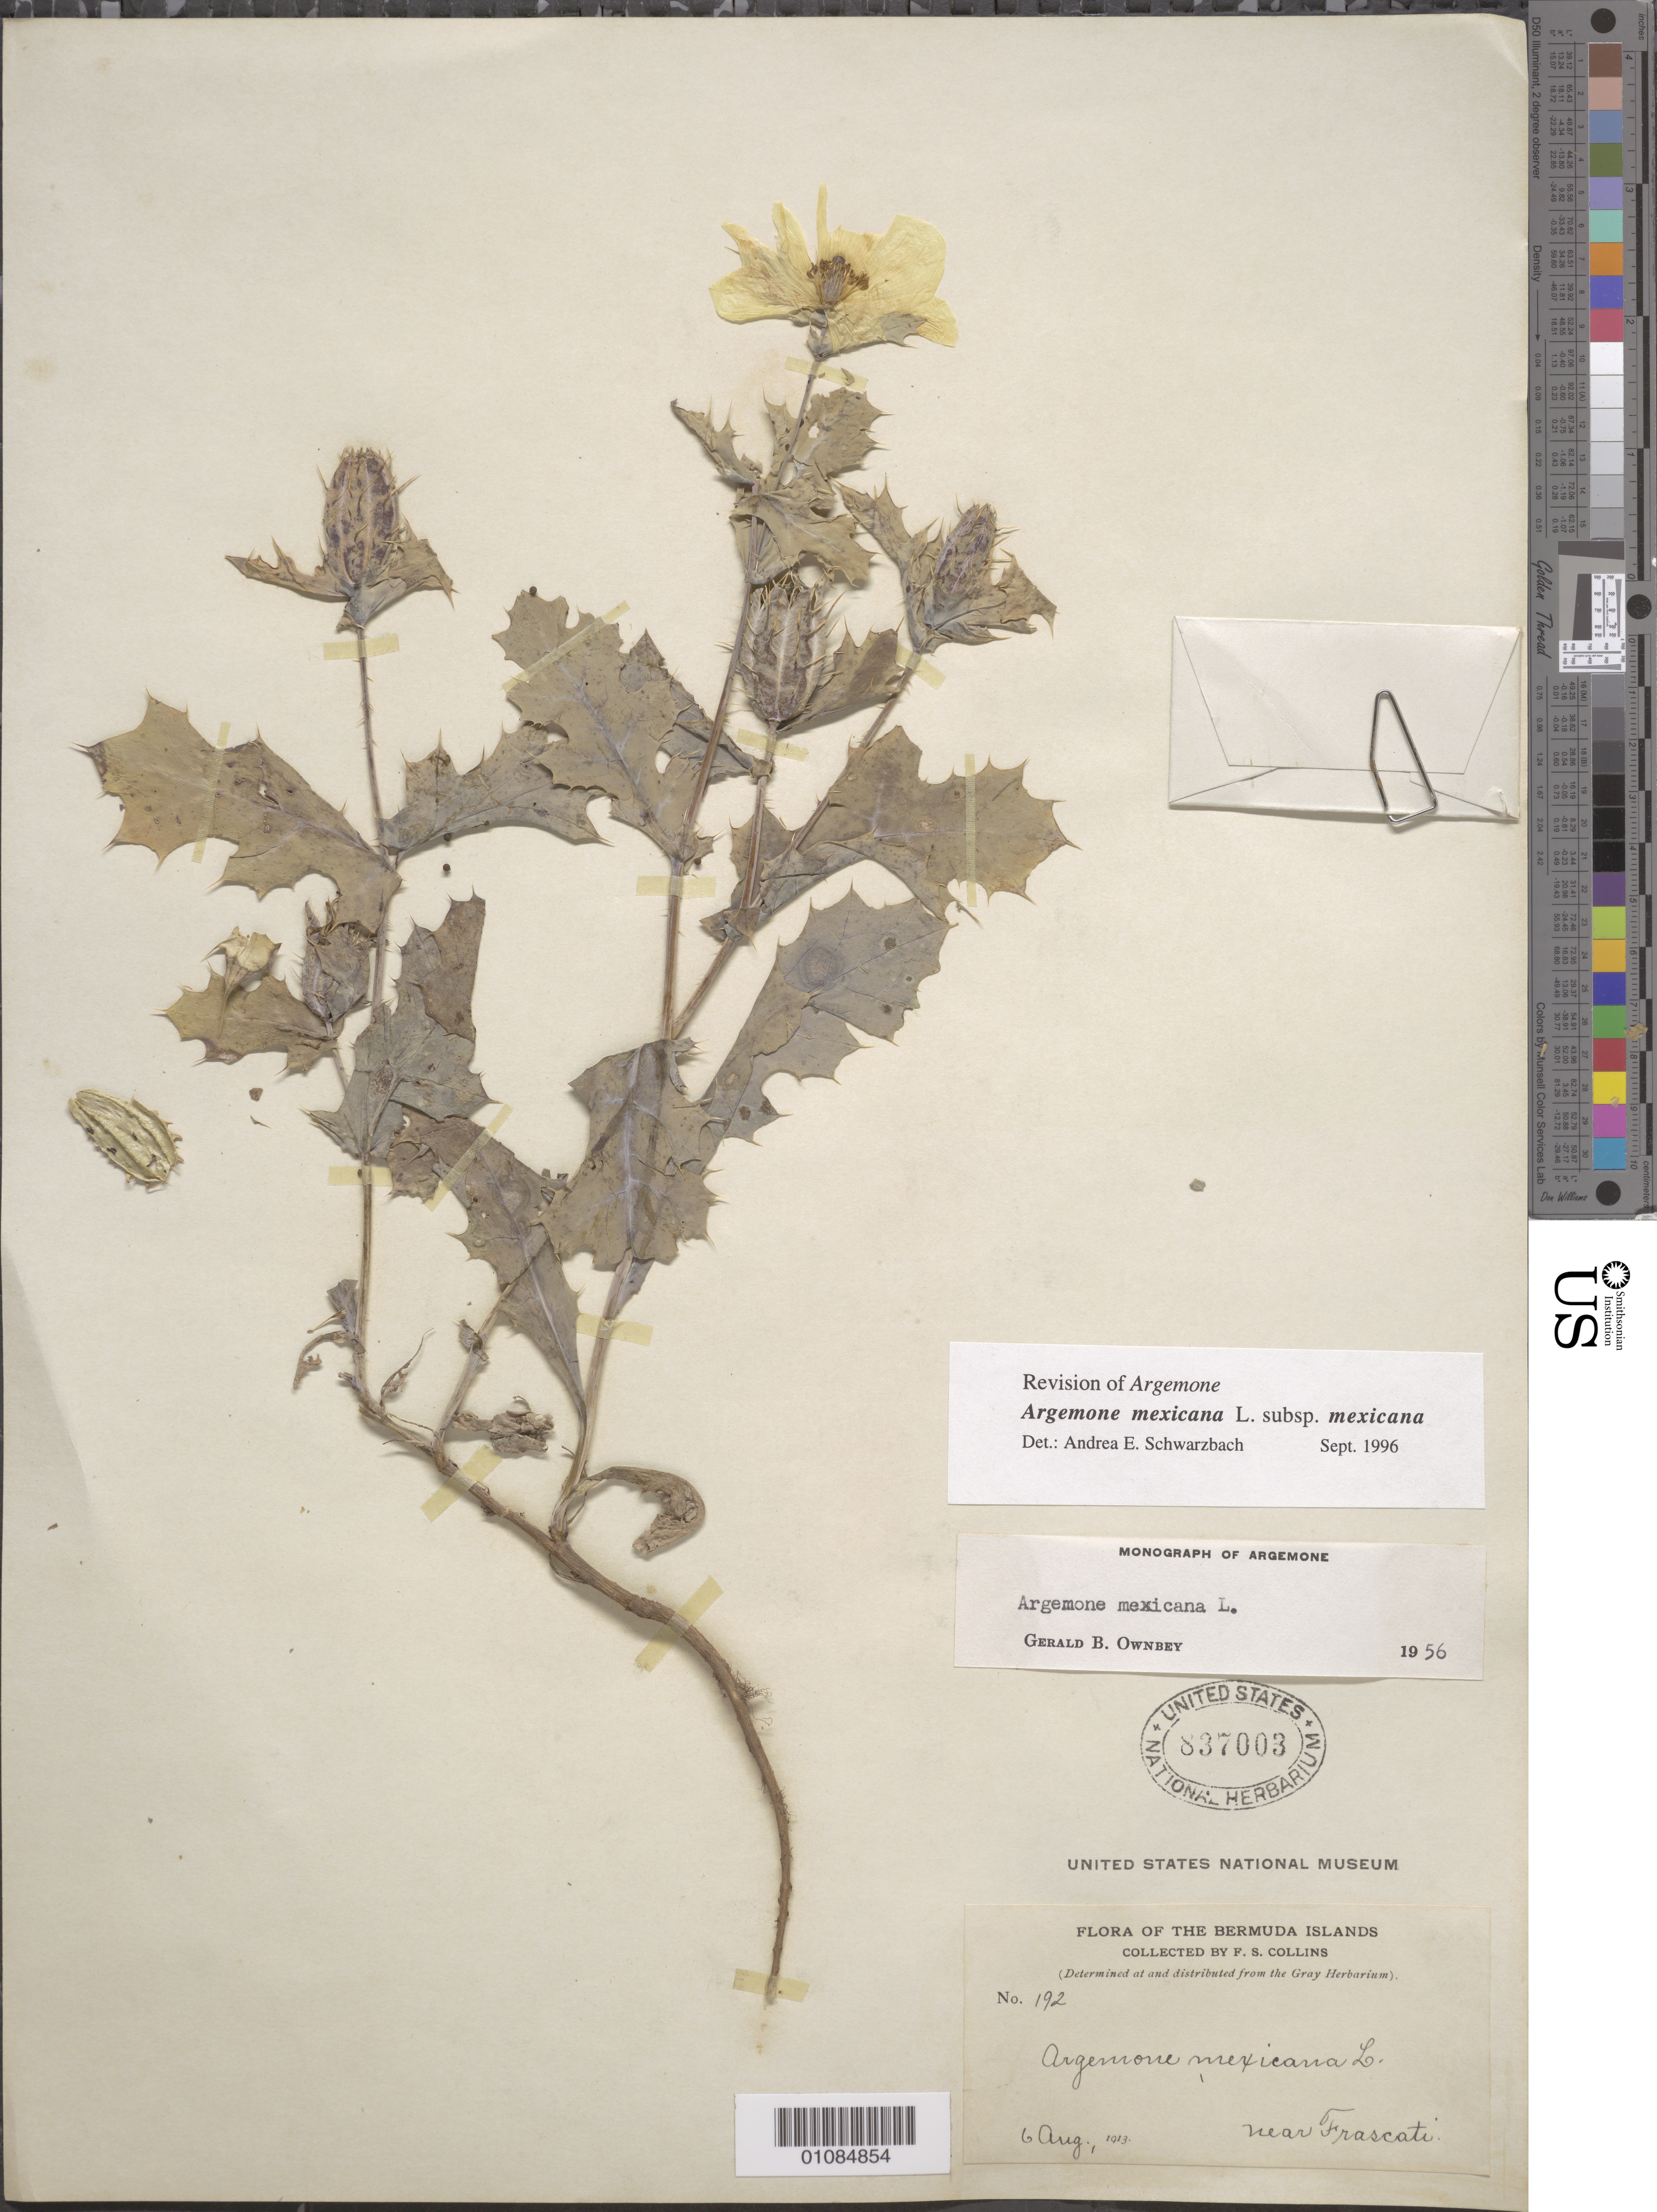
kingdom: Plantae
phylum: Tracheophyta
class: Magnoliopsida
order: Ranunculales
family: Papaveraceae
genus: Argemone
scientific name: Argemone mexicana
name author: L.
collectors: F. Collins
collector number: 192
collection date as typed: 06 Aug 1913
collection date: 1913-08-06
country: Bermuda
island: Bermuda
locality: Near Frascati.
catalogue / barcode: US 837003